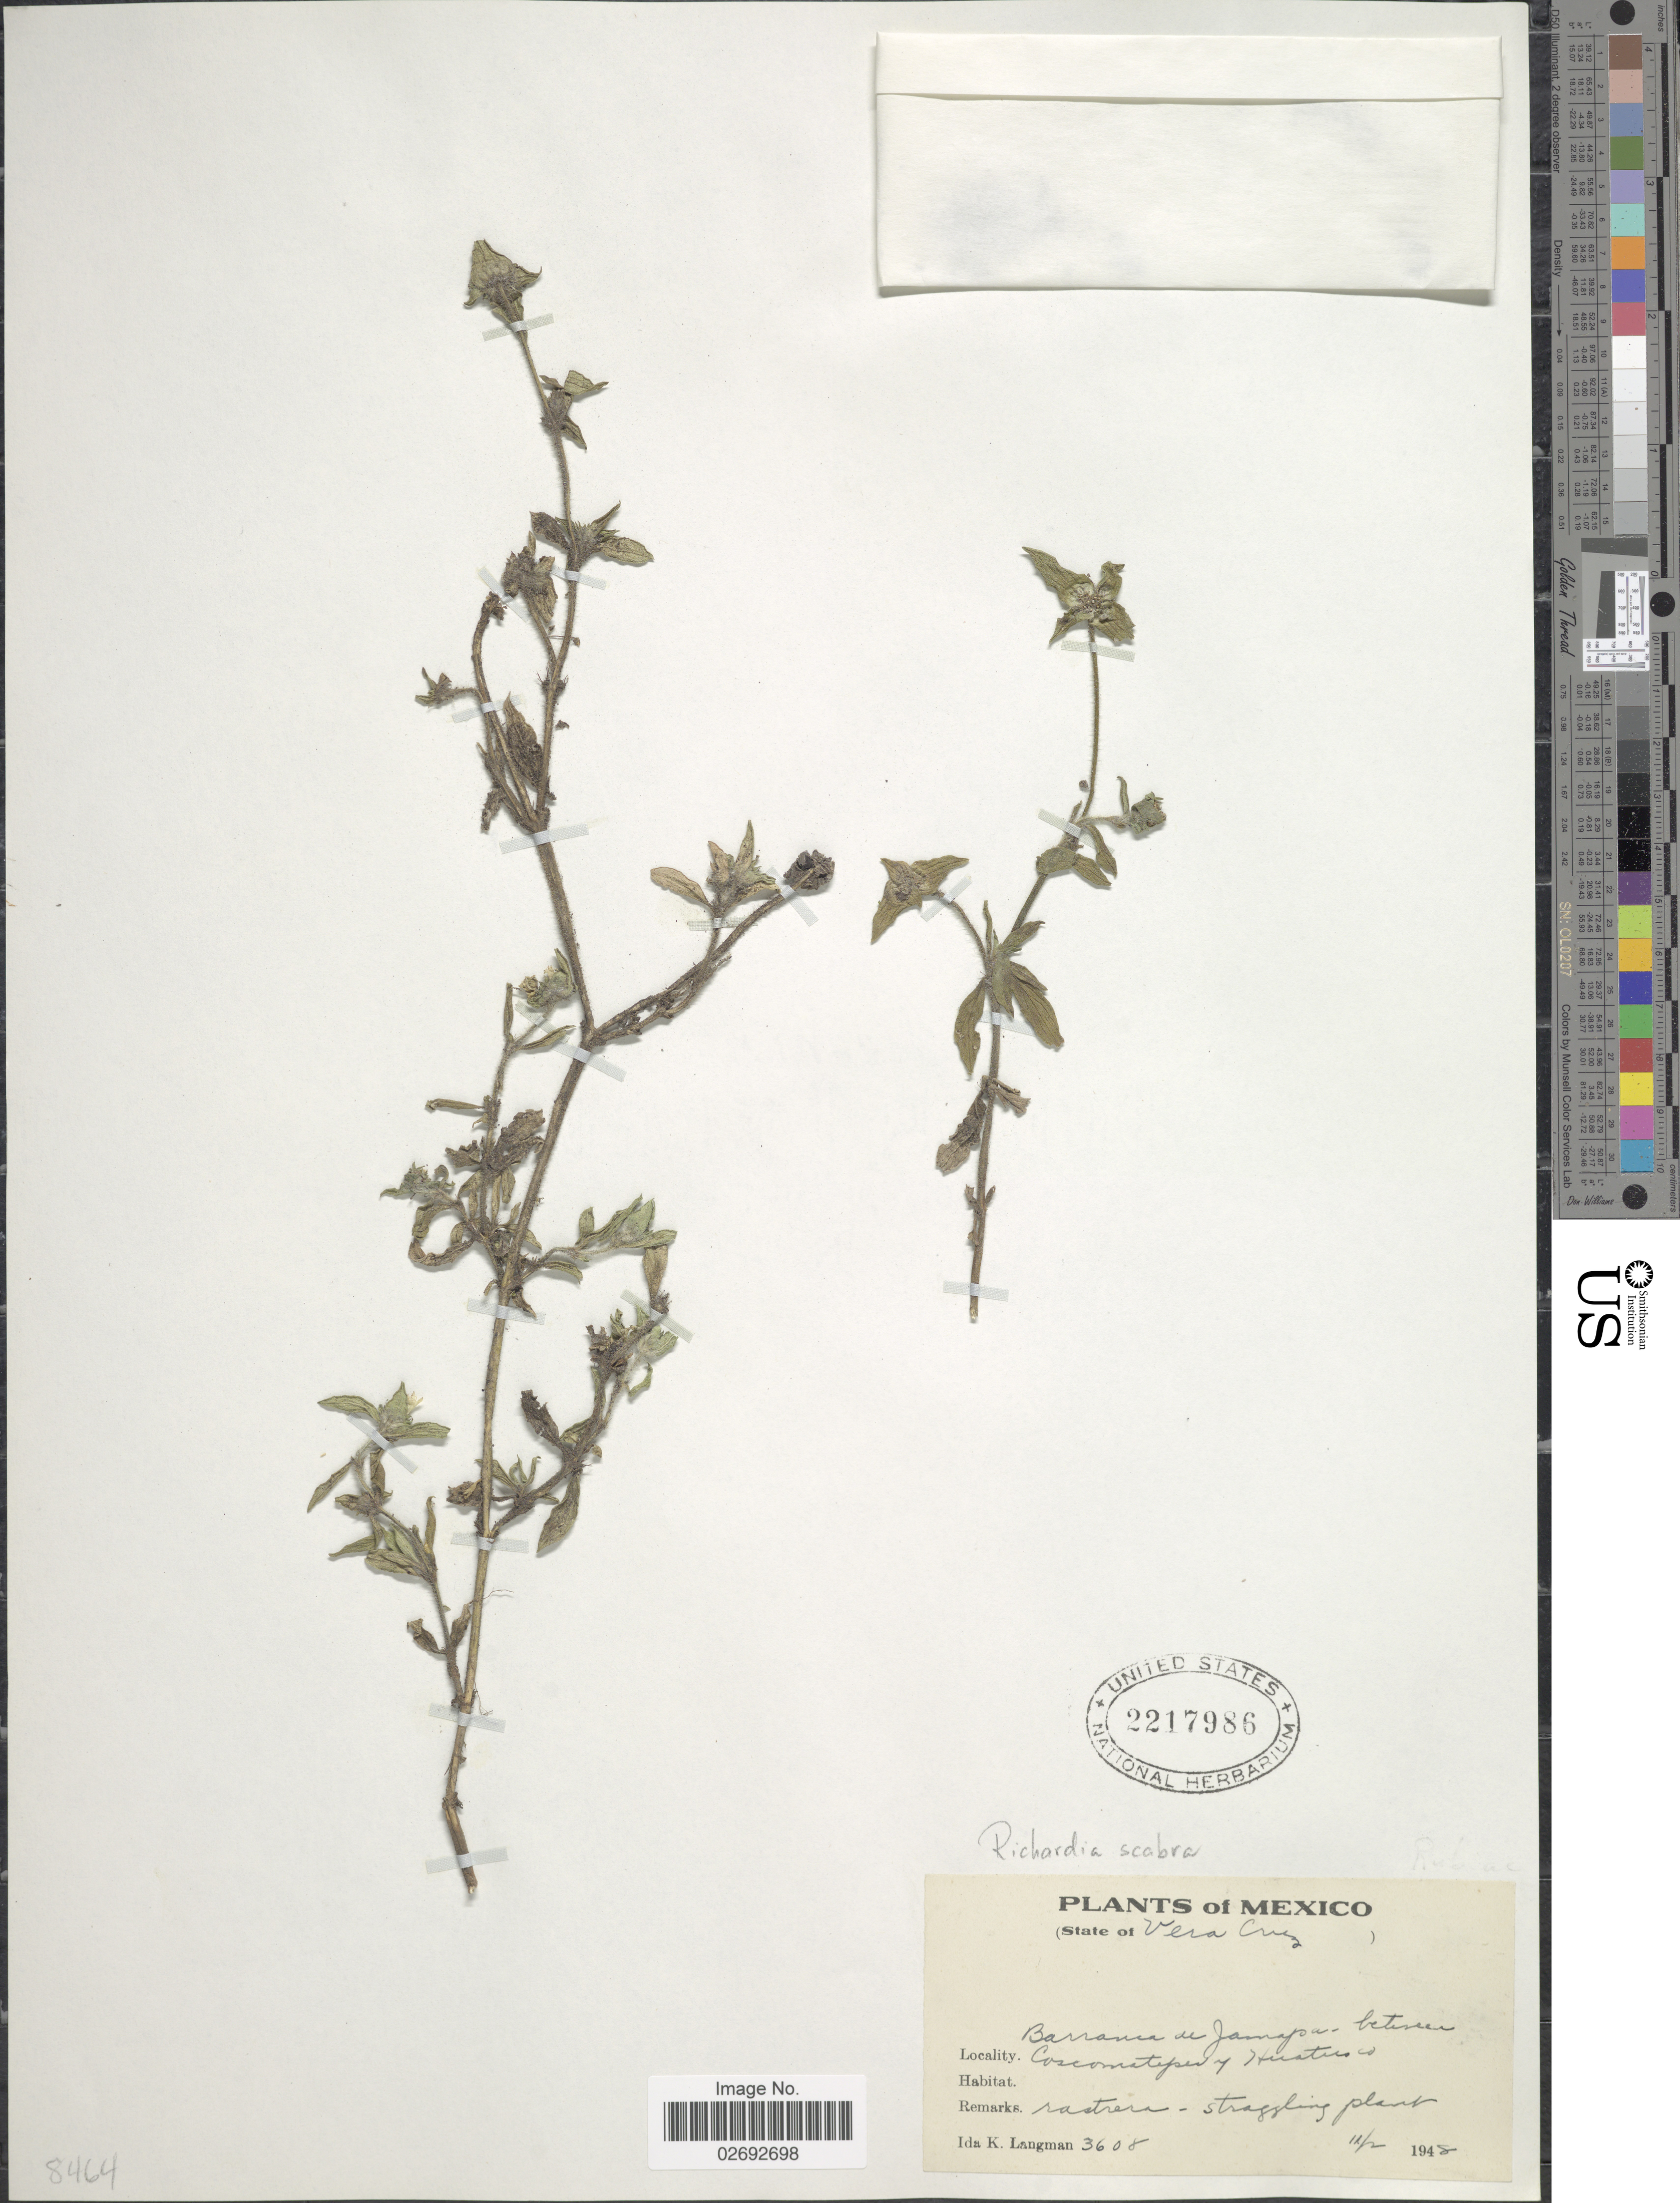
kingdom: Plantae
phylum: Tracheophyta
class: Magnoliopsida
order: Gentianales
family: Rubiaceae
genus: Richardia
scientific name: Richardia scabra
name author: L.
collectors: I. K. Langman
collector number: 3608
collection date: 1948-11-02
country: Mexico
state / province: Veracruz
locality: Barranca de Jamapa between Coscomatepec y Huatusco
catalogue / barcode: US 2217986